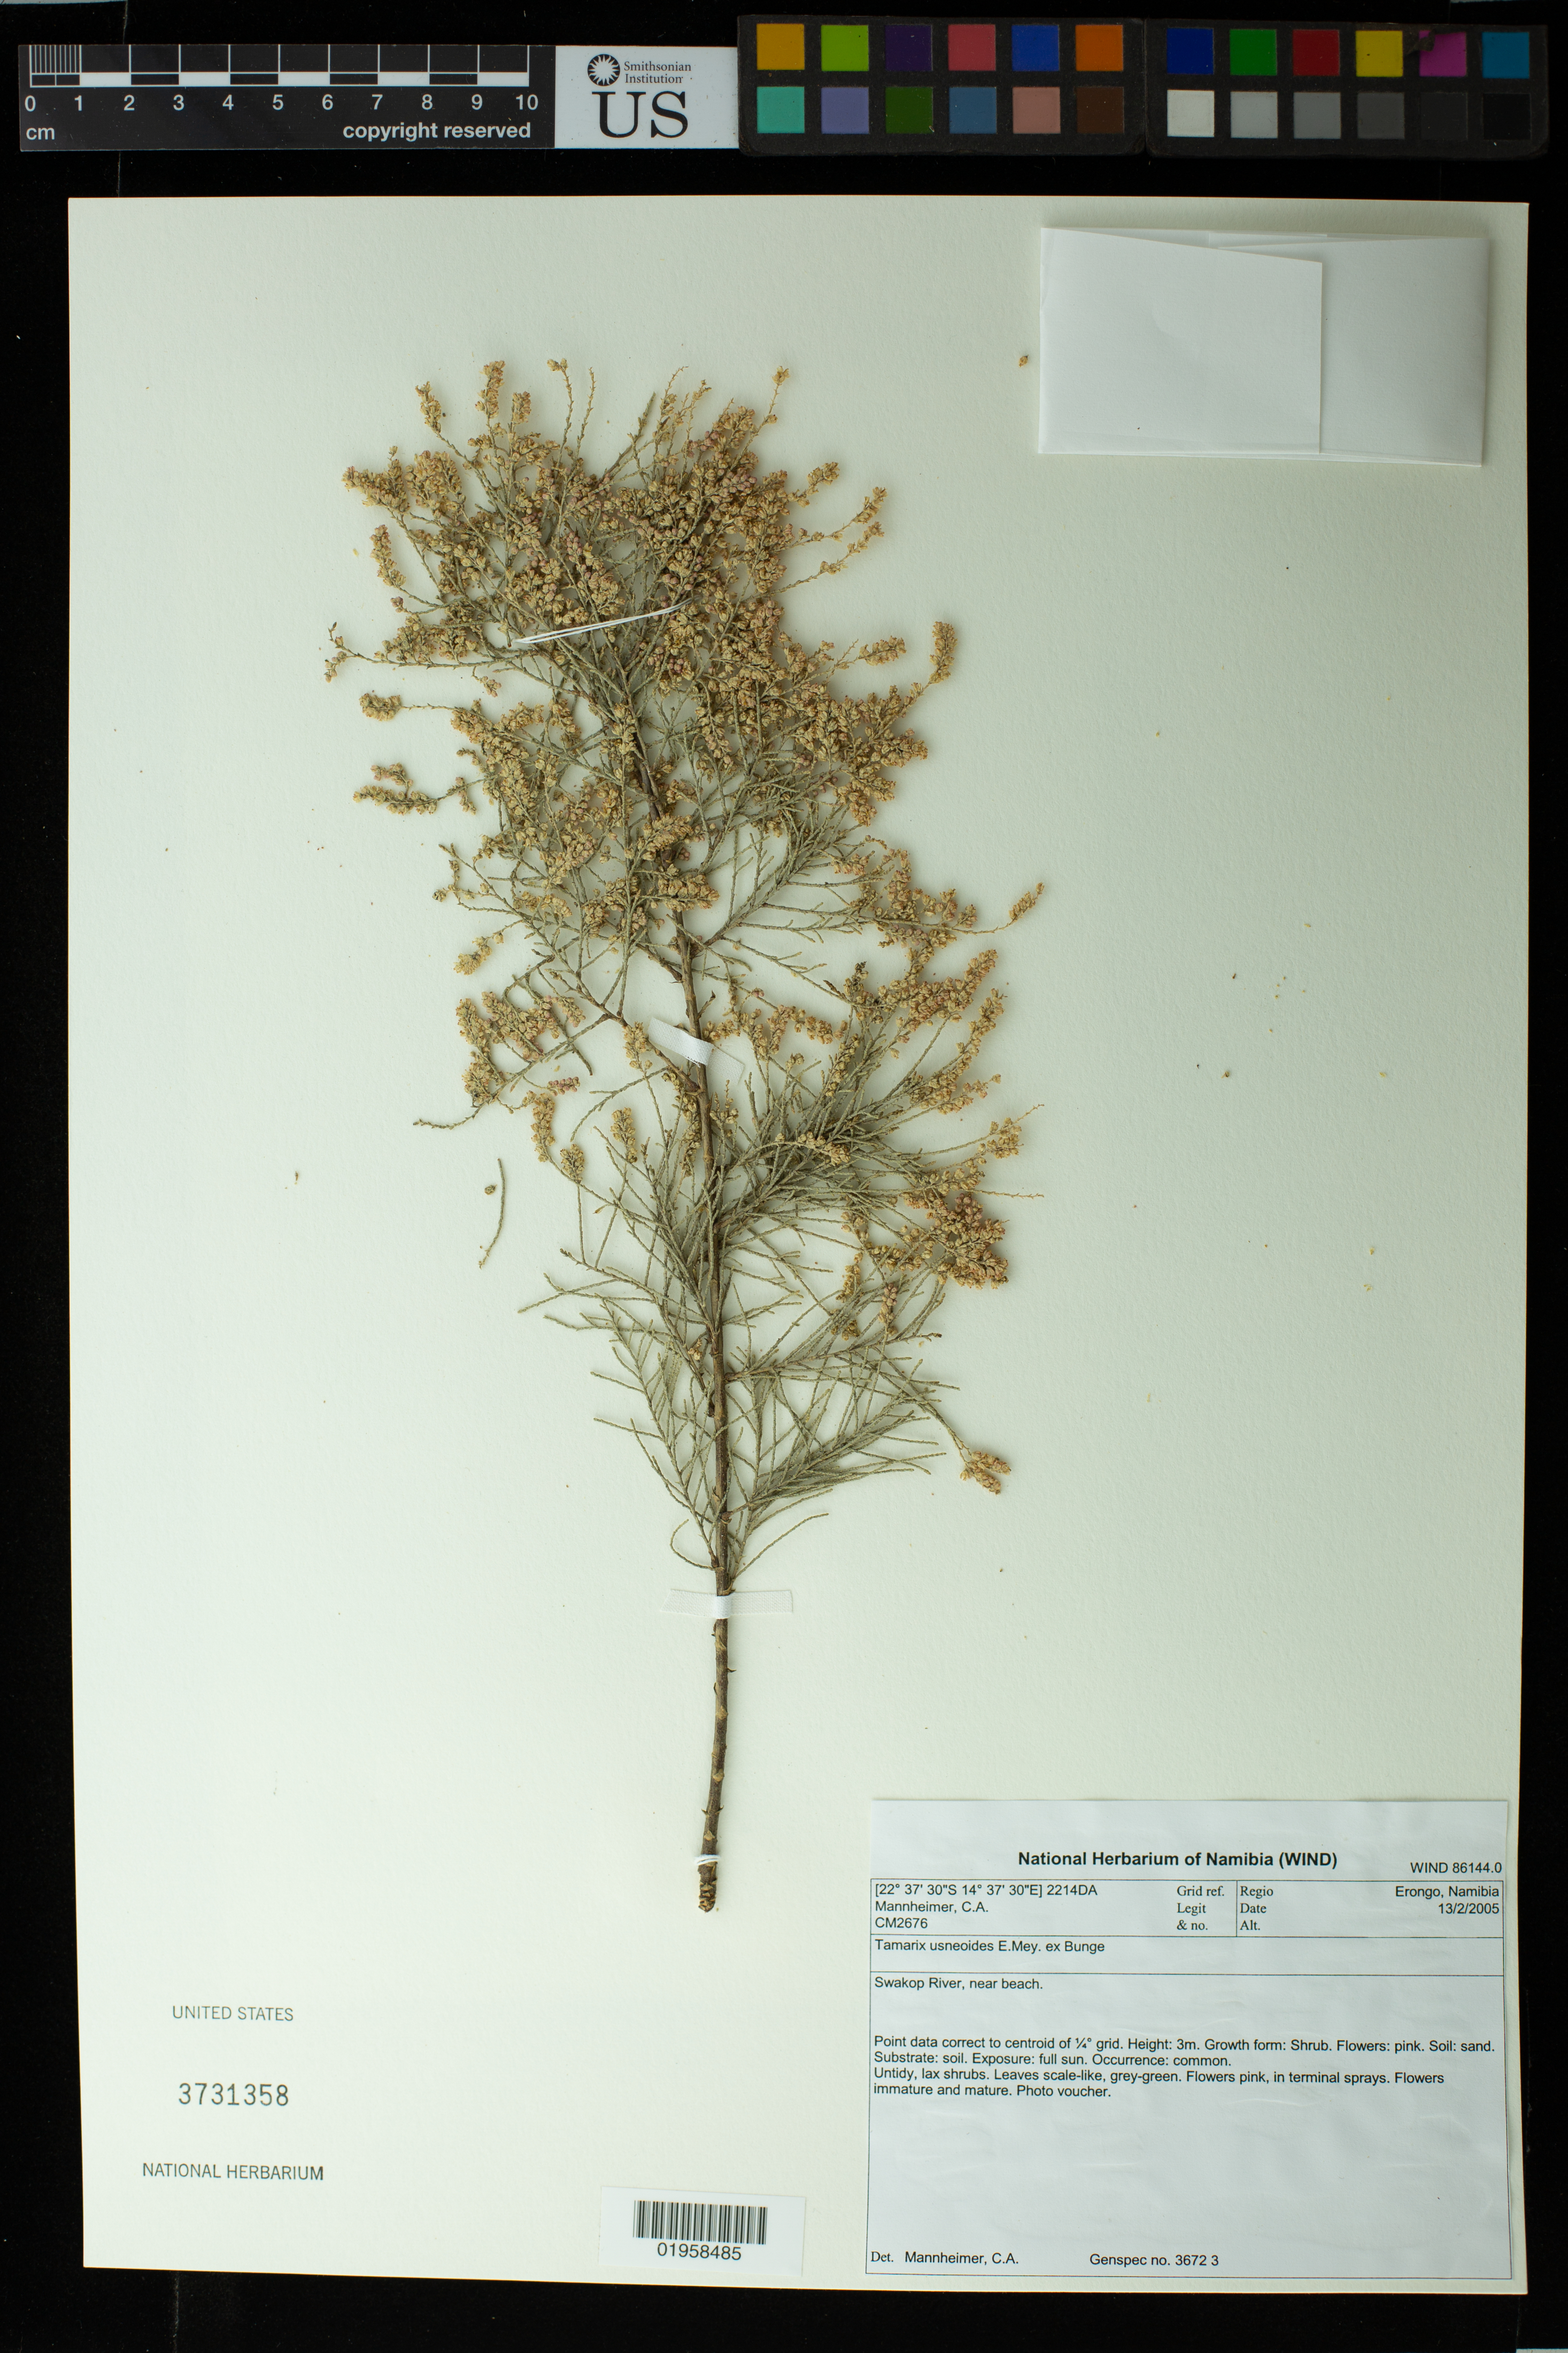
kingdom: Plantae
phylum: Tracheophyta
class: Magnoliopsida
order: Caryophyllales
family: Tamaricaceae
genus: Tamarix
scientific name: Tamarix usneoides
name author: E. Mey. ex Bunge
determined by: Mannheimer, C. A.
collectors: C. A. Mannheimer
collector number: CM2676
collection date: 2005-02-13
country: Namibia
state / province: Erongo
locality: Swakop River, near beach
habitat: Sand, full sun. Common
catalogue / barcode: US 3731358